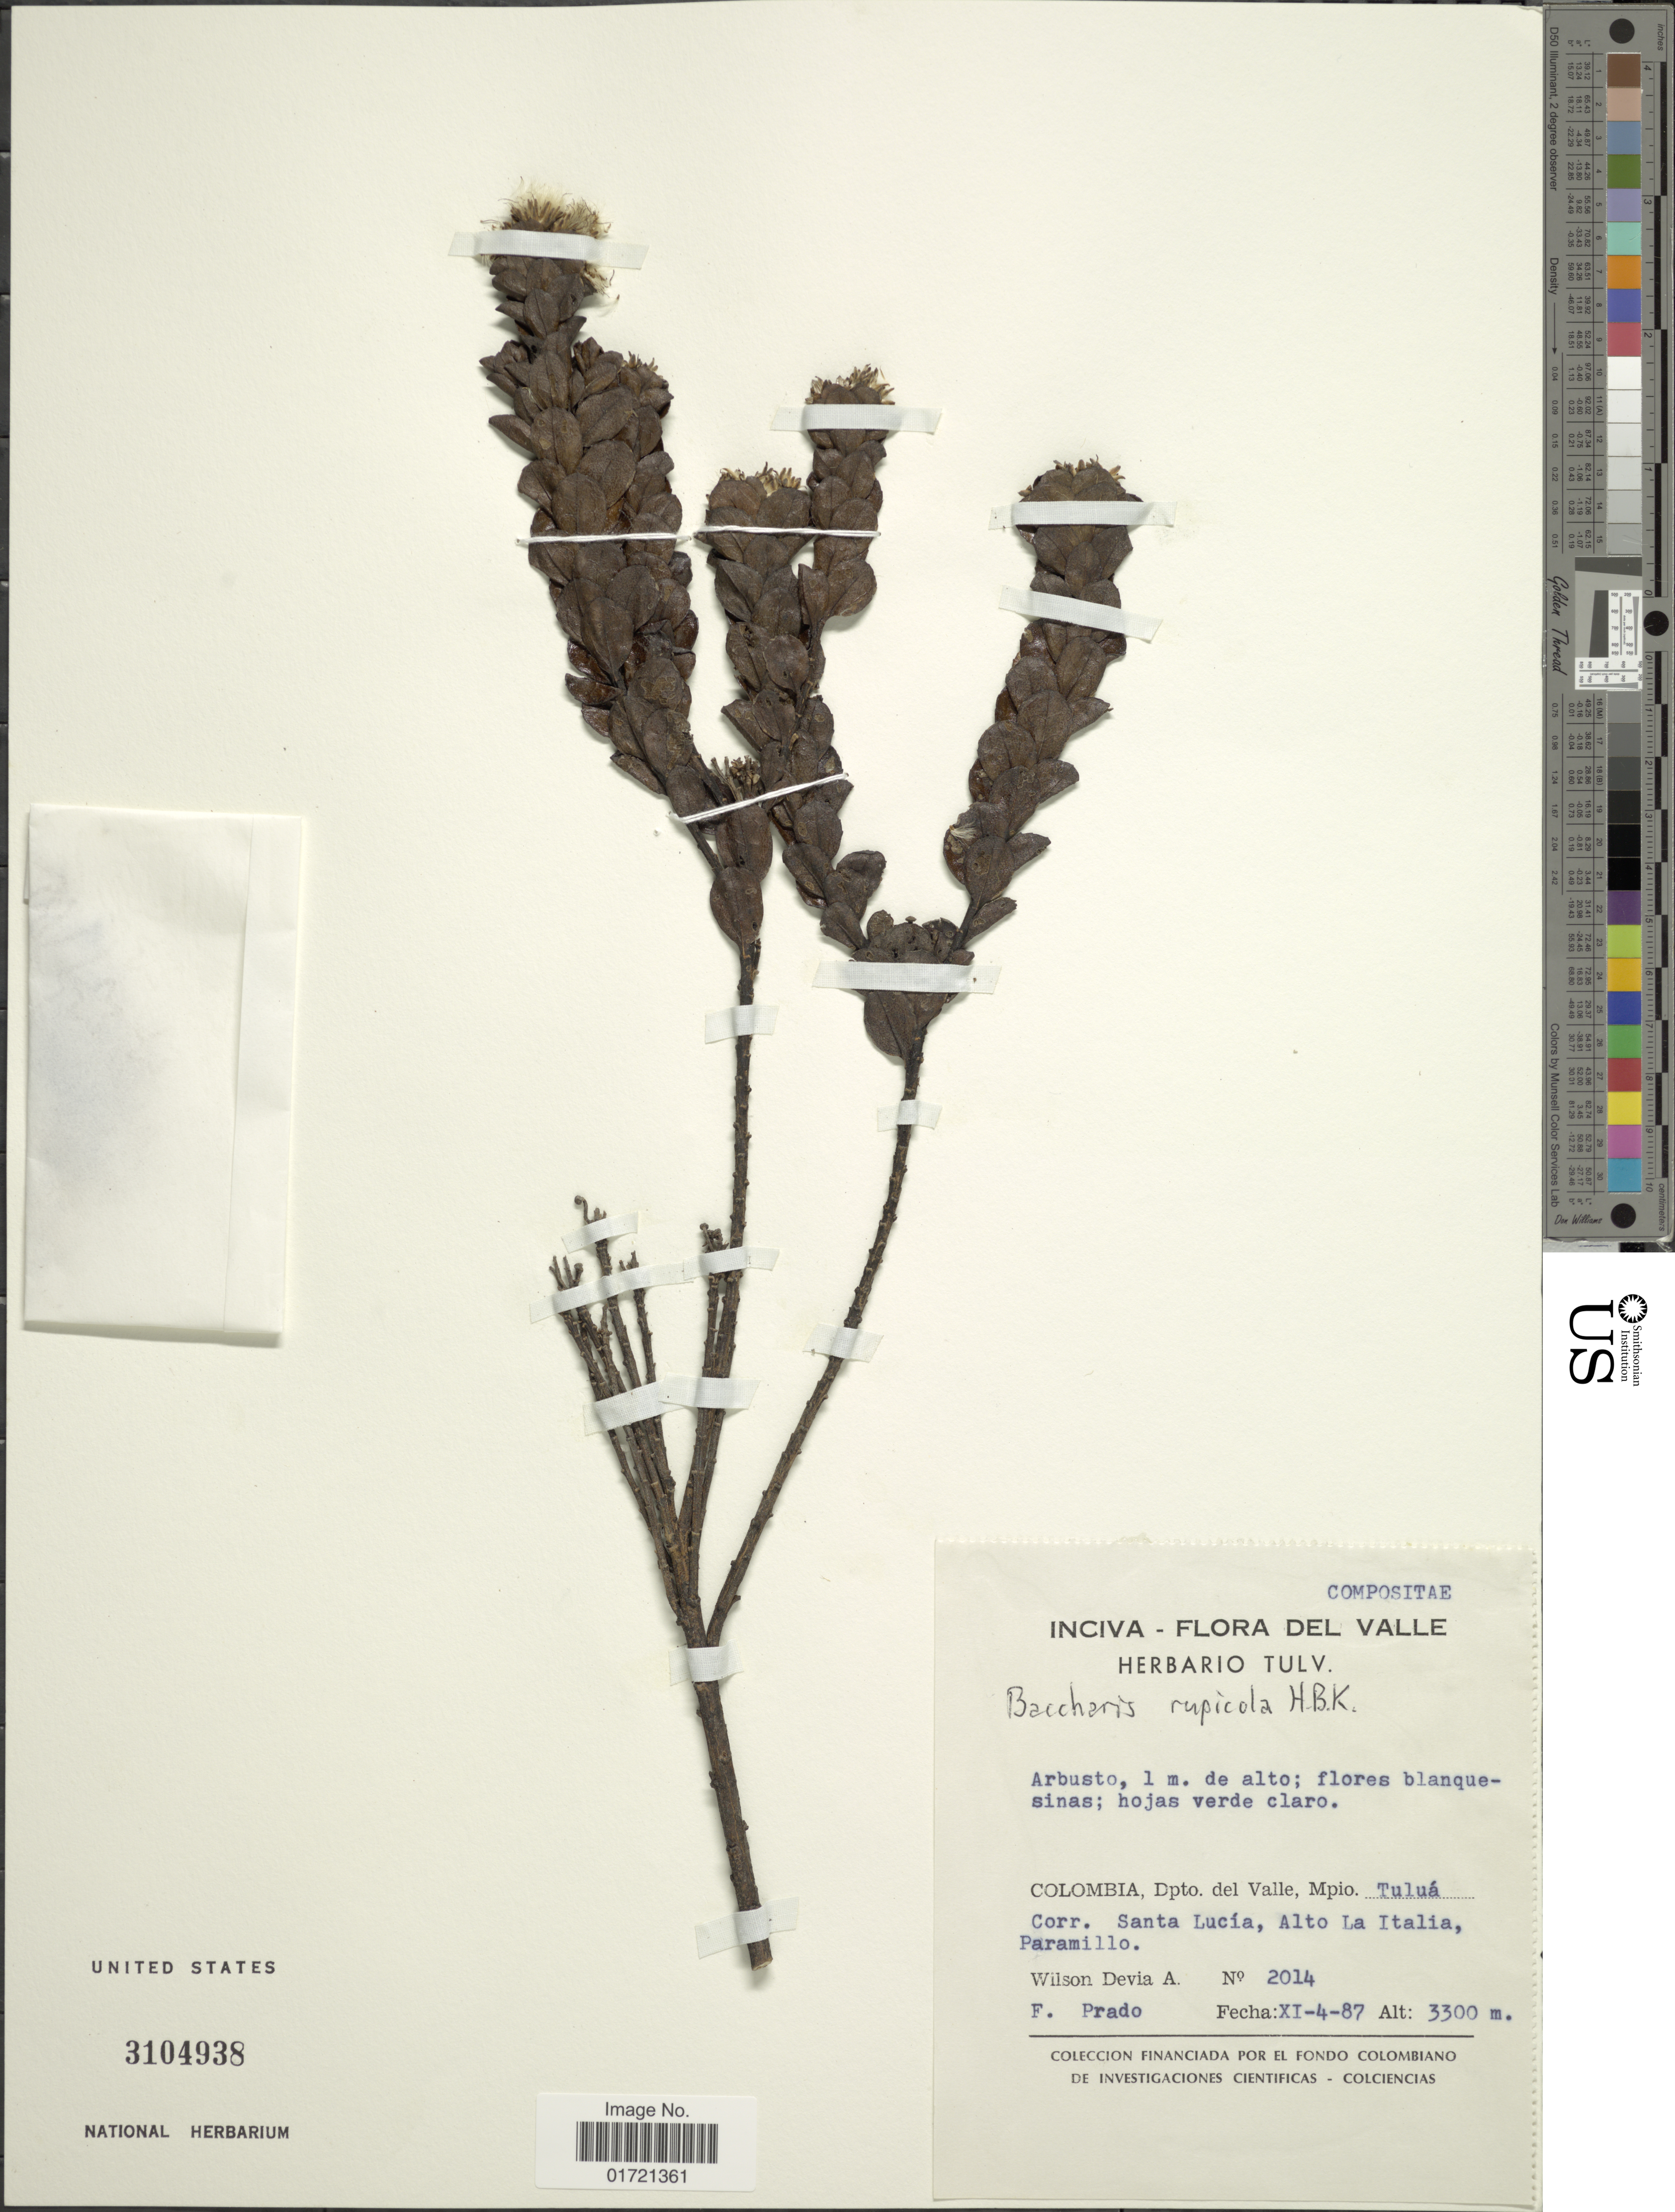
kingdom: Plantae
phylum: Tracheophyta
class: Magnoliopsida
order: Asterales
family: Asteraceae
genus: Baccharis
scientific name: Baccharis rupicola var. orientalis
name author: Cuatrec.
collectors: W. Devia A. & F. Prado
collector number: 2014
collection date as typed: Transcribed d/m/y: 4/11/87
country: Colombia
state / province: Valle del Cauca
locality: Inciva - del Valle. Colombia, Dpto. del Valle, Mpio. Tuluá. Corr. Santa Lucía, Alto La Italia, Paramillo.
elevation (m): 3300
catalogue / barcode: US 3104938